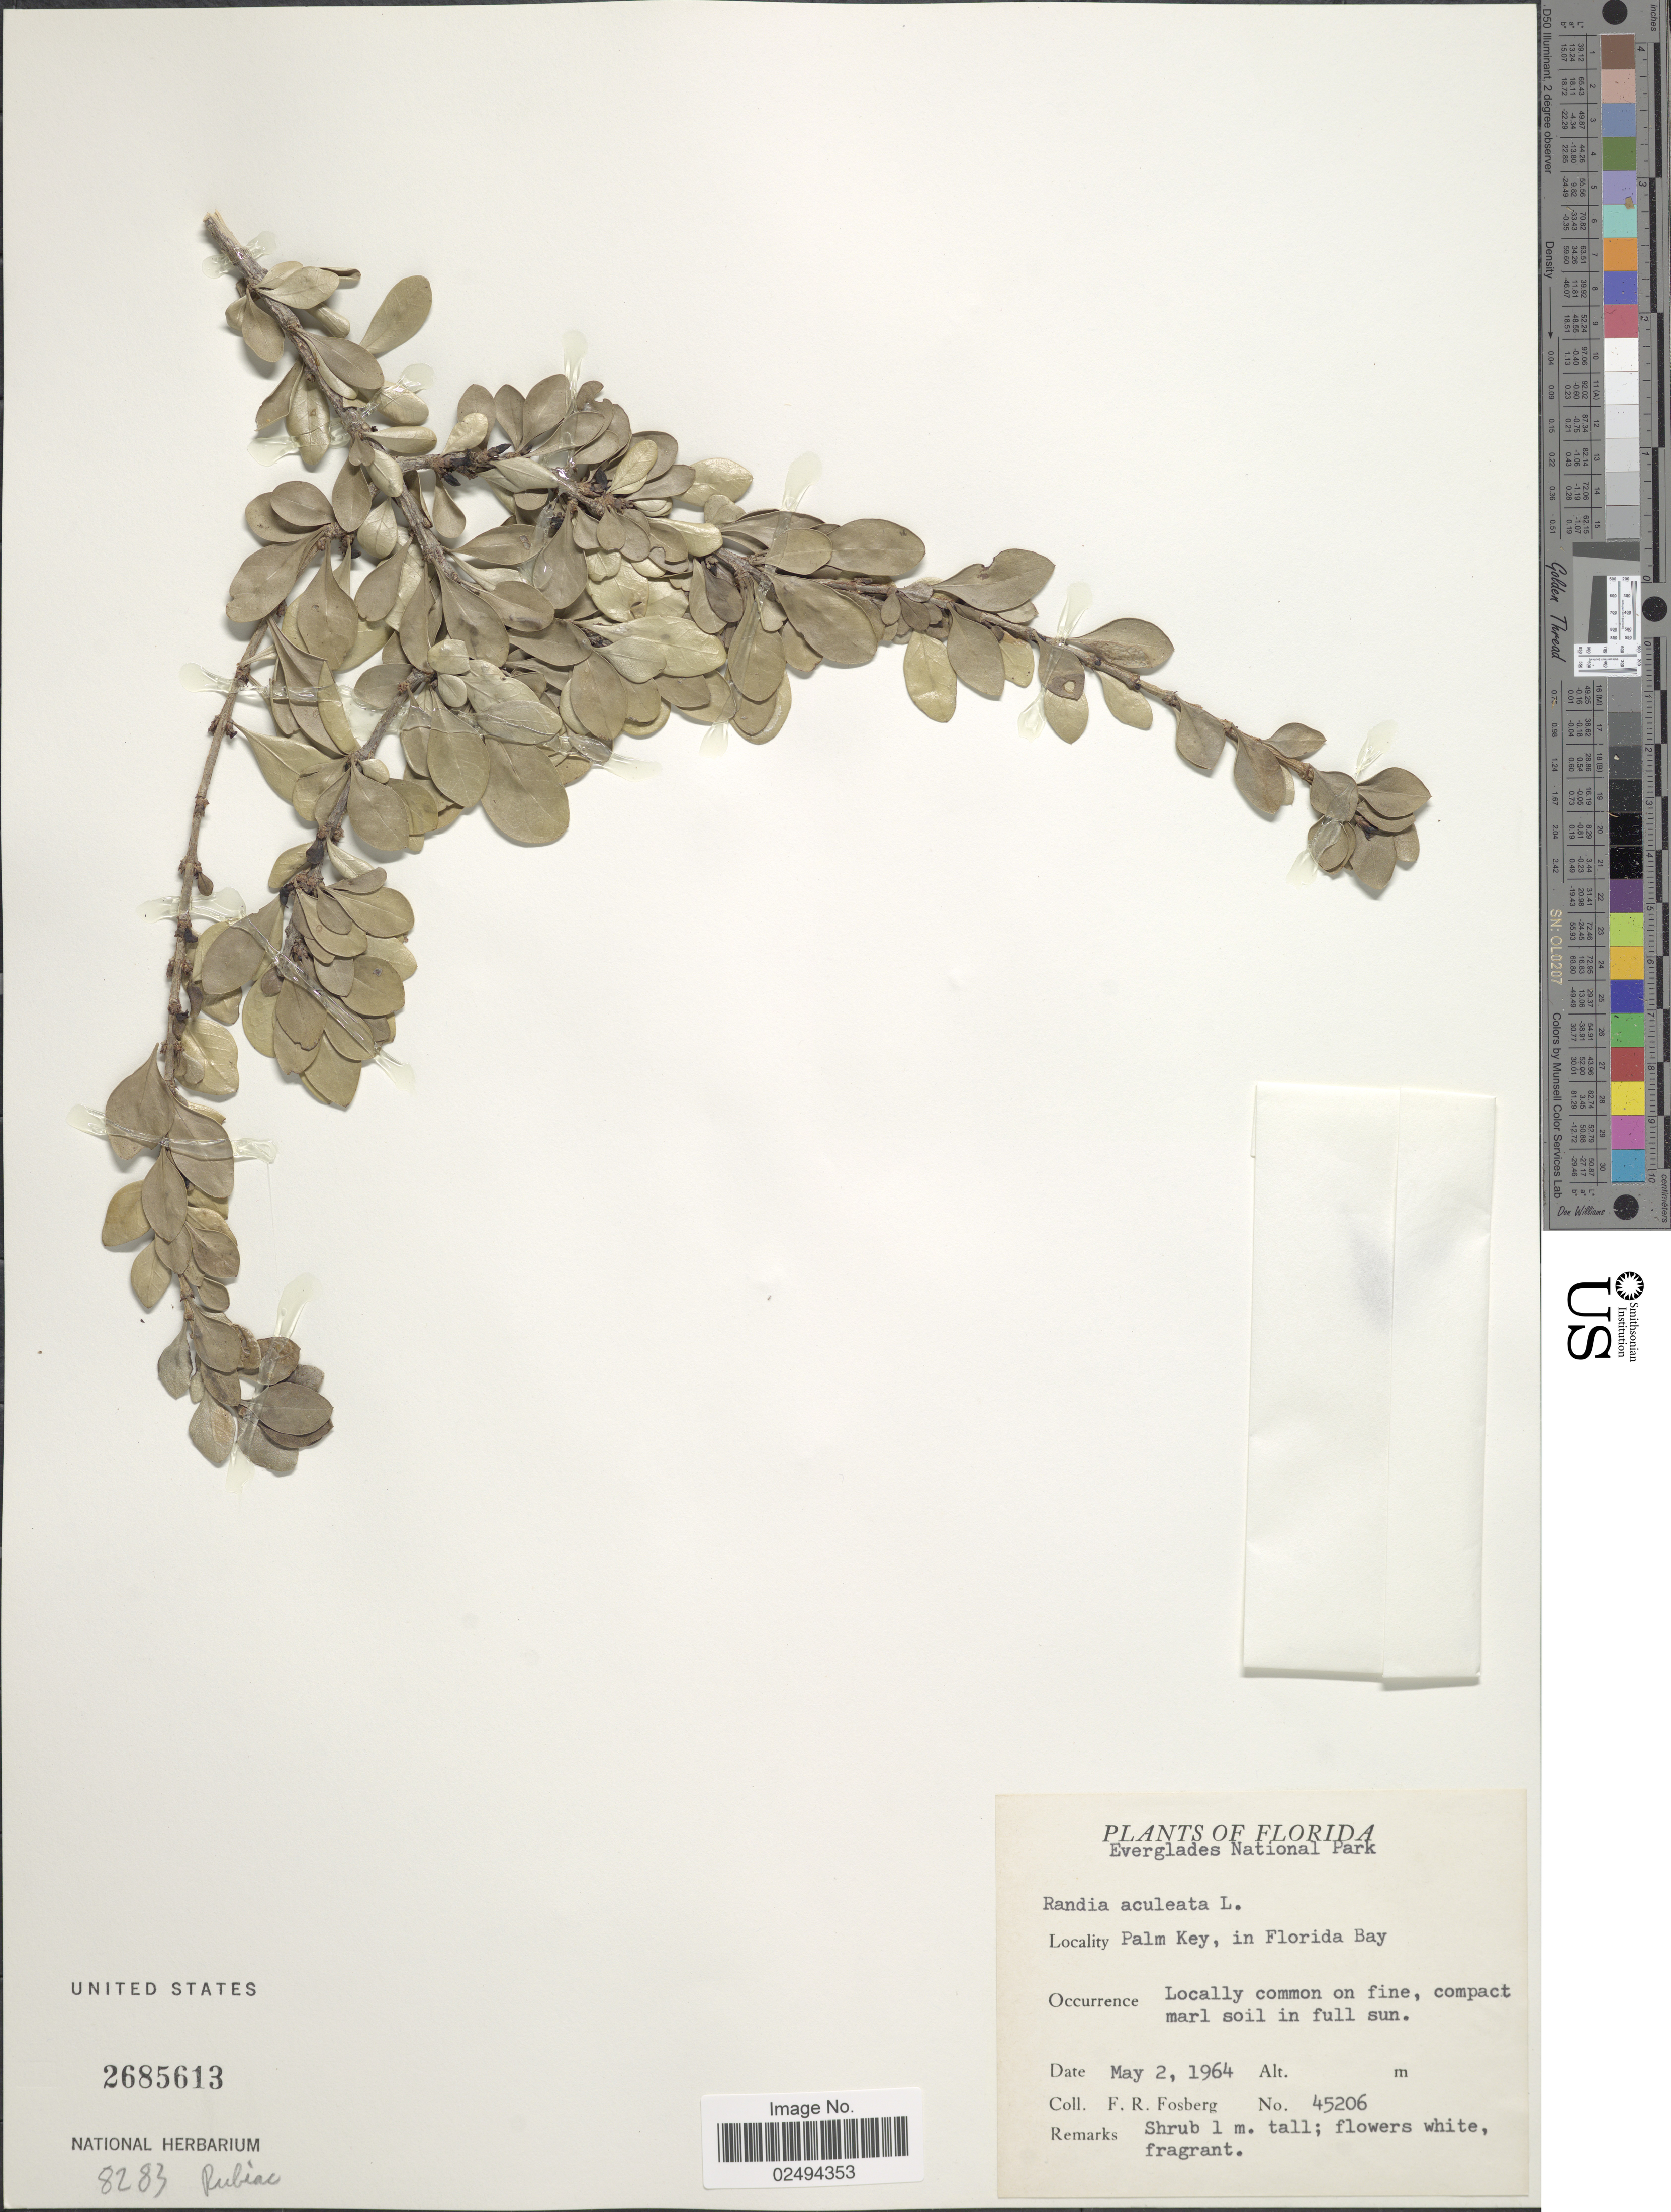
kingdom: Plantae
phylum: Tracheophyta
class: Magnoliopsida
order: Gentianales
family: Rubiaceae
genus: Randia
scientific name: Randia aculeata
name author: L.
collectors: F. R. Fosberg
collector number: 45206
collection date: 1964-05-02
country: United States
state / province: Florida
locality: Everglades National Park, Palm Key, in Florida Bay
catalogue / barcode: US 2685613